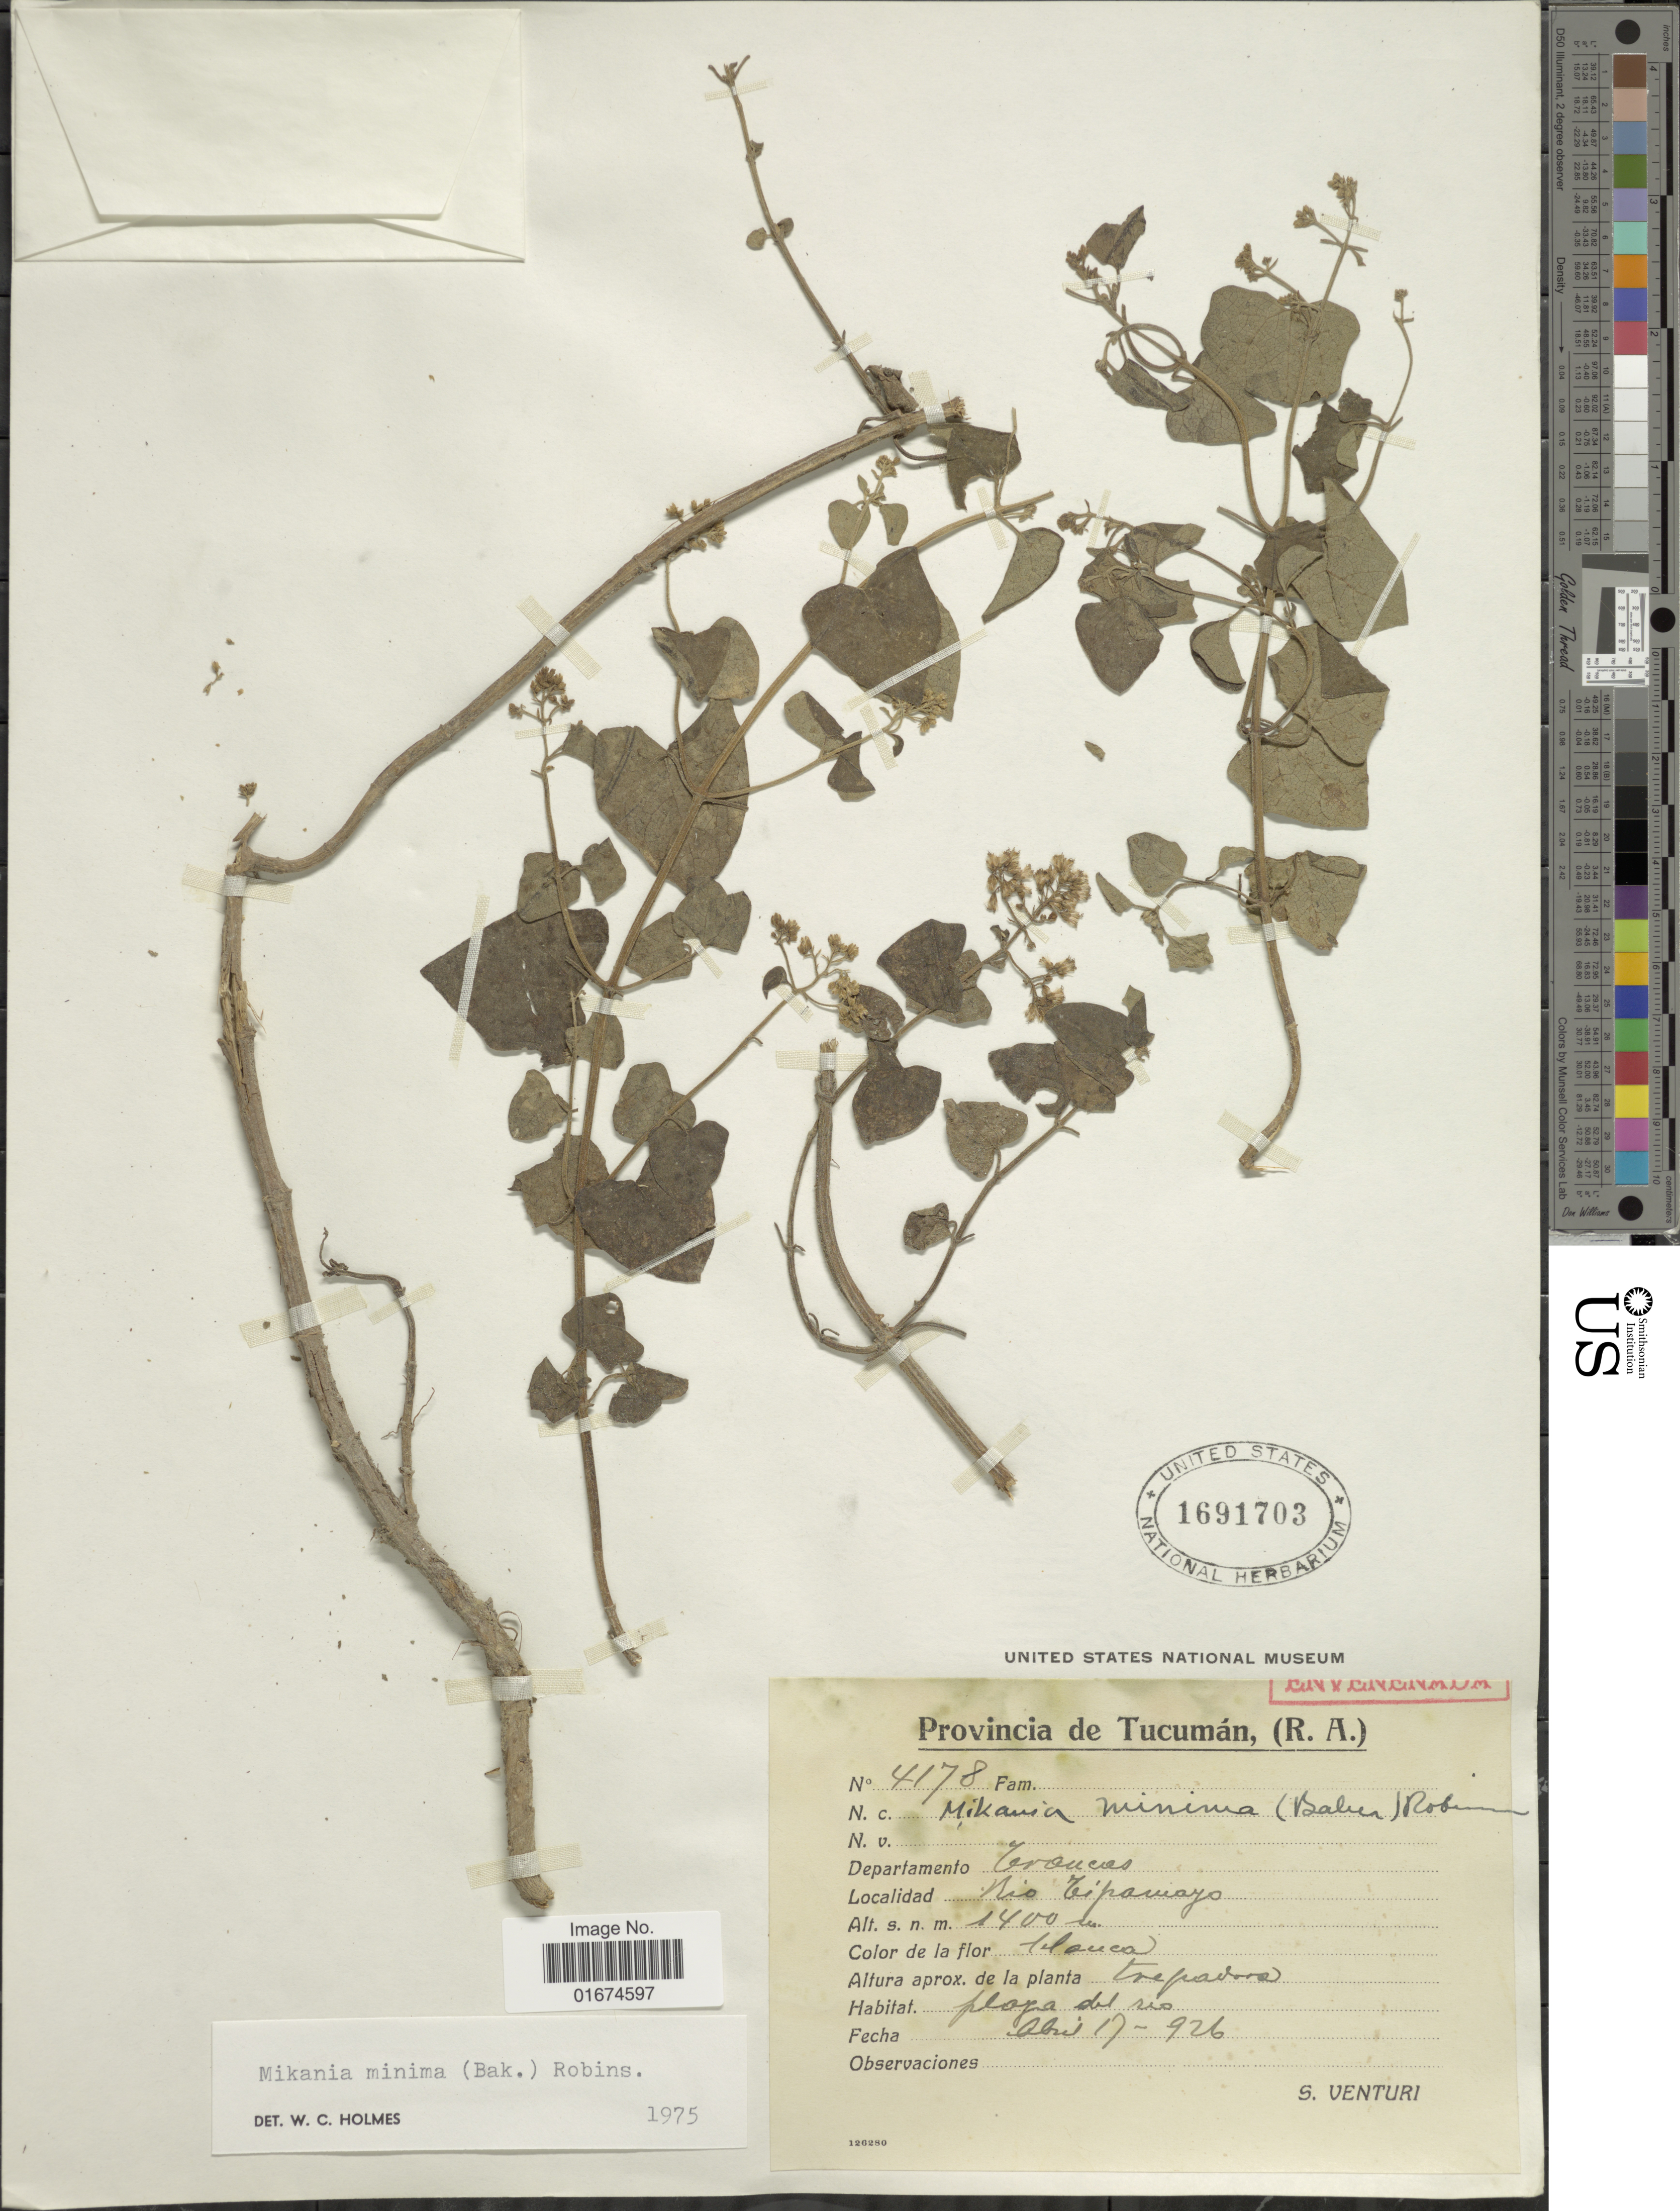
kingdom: Plantae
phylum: Tracheophyta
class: Magnoliopsida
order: Asterales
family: Asteraceae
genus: Mikania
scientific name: Mikania minima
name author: (Baker) B.L. Rob.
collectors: S. Venturi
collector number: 4178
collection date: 1926-04-17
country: Argentina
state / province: Tucuman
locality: (R.A.), Departamento Trancas, Rio Tipamayo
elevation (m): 1400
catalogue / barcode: US 1691703